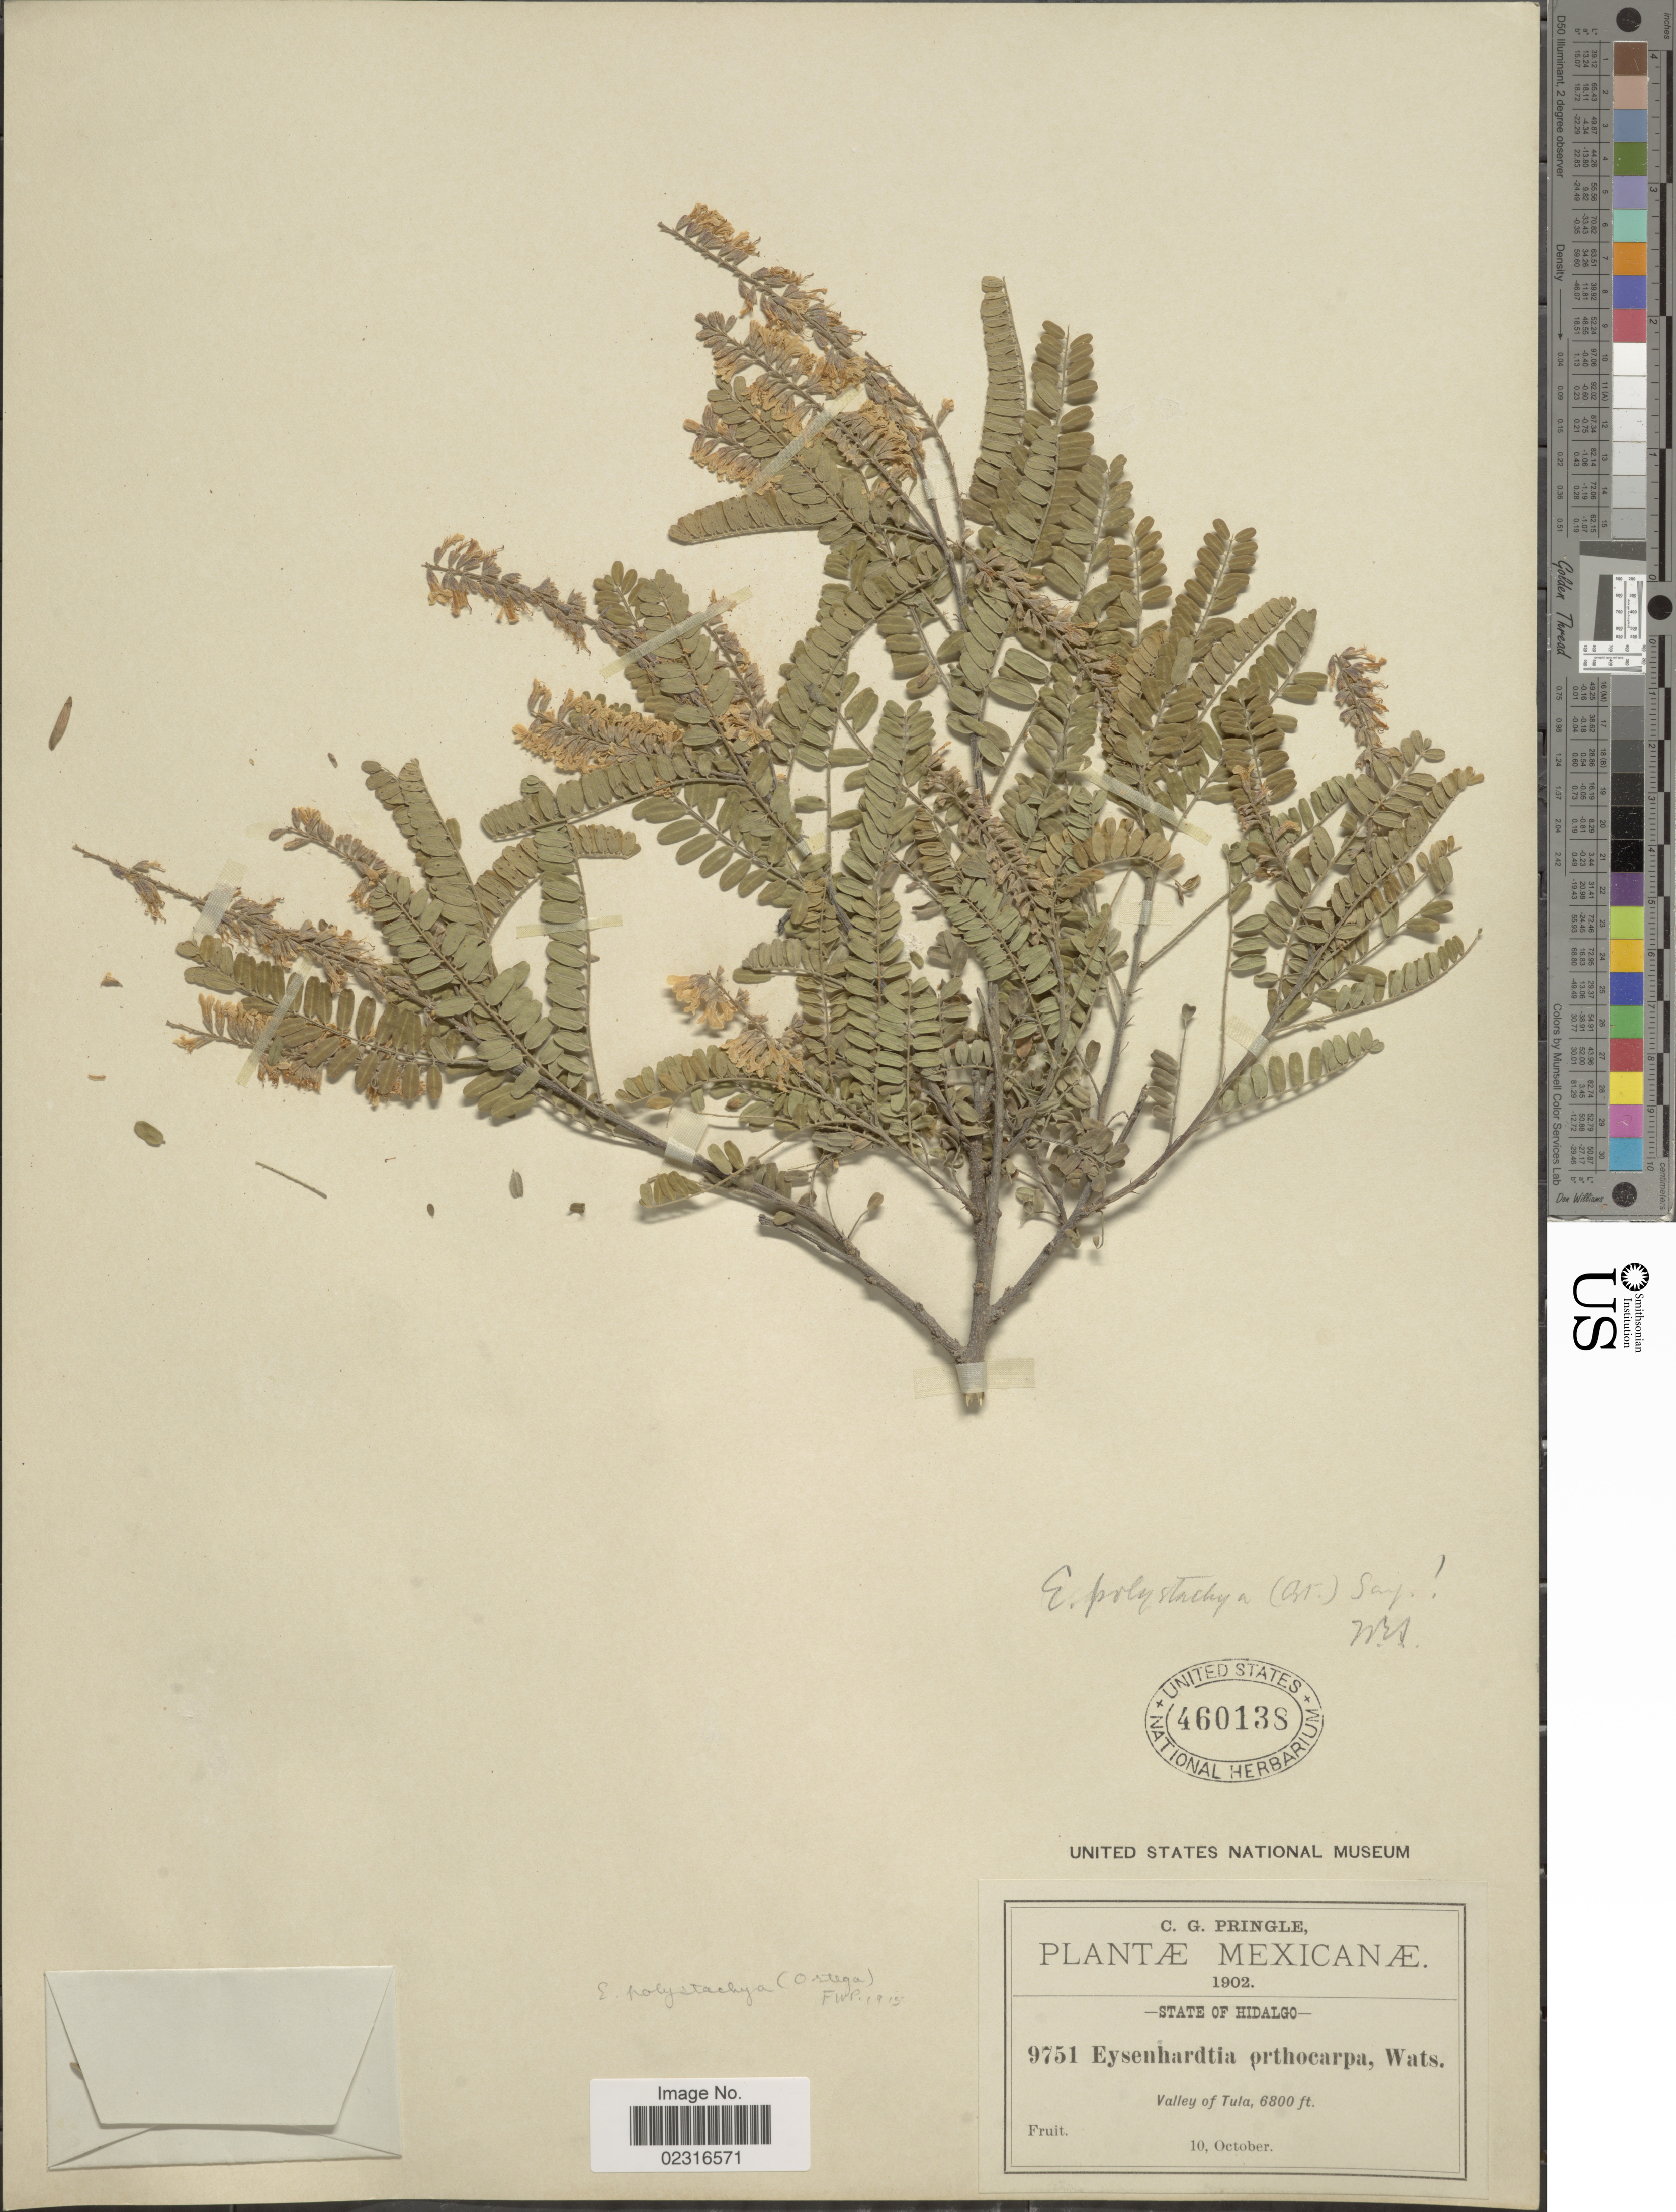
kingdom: Plantae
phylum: Tracheophyta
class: Magnoliopsida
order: Fabales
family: Fabaceae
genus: Eysenhardtia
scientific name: Eysenhardtia polystachya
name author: (Ortega) Sarg.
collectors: C. G. Pringle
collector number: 9751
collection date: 1902-10-10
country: Mexico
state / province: Hidalgo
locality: Valley of Tula.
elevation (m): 2073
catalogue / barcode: US 460138